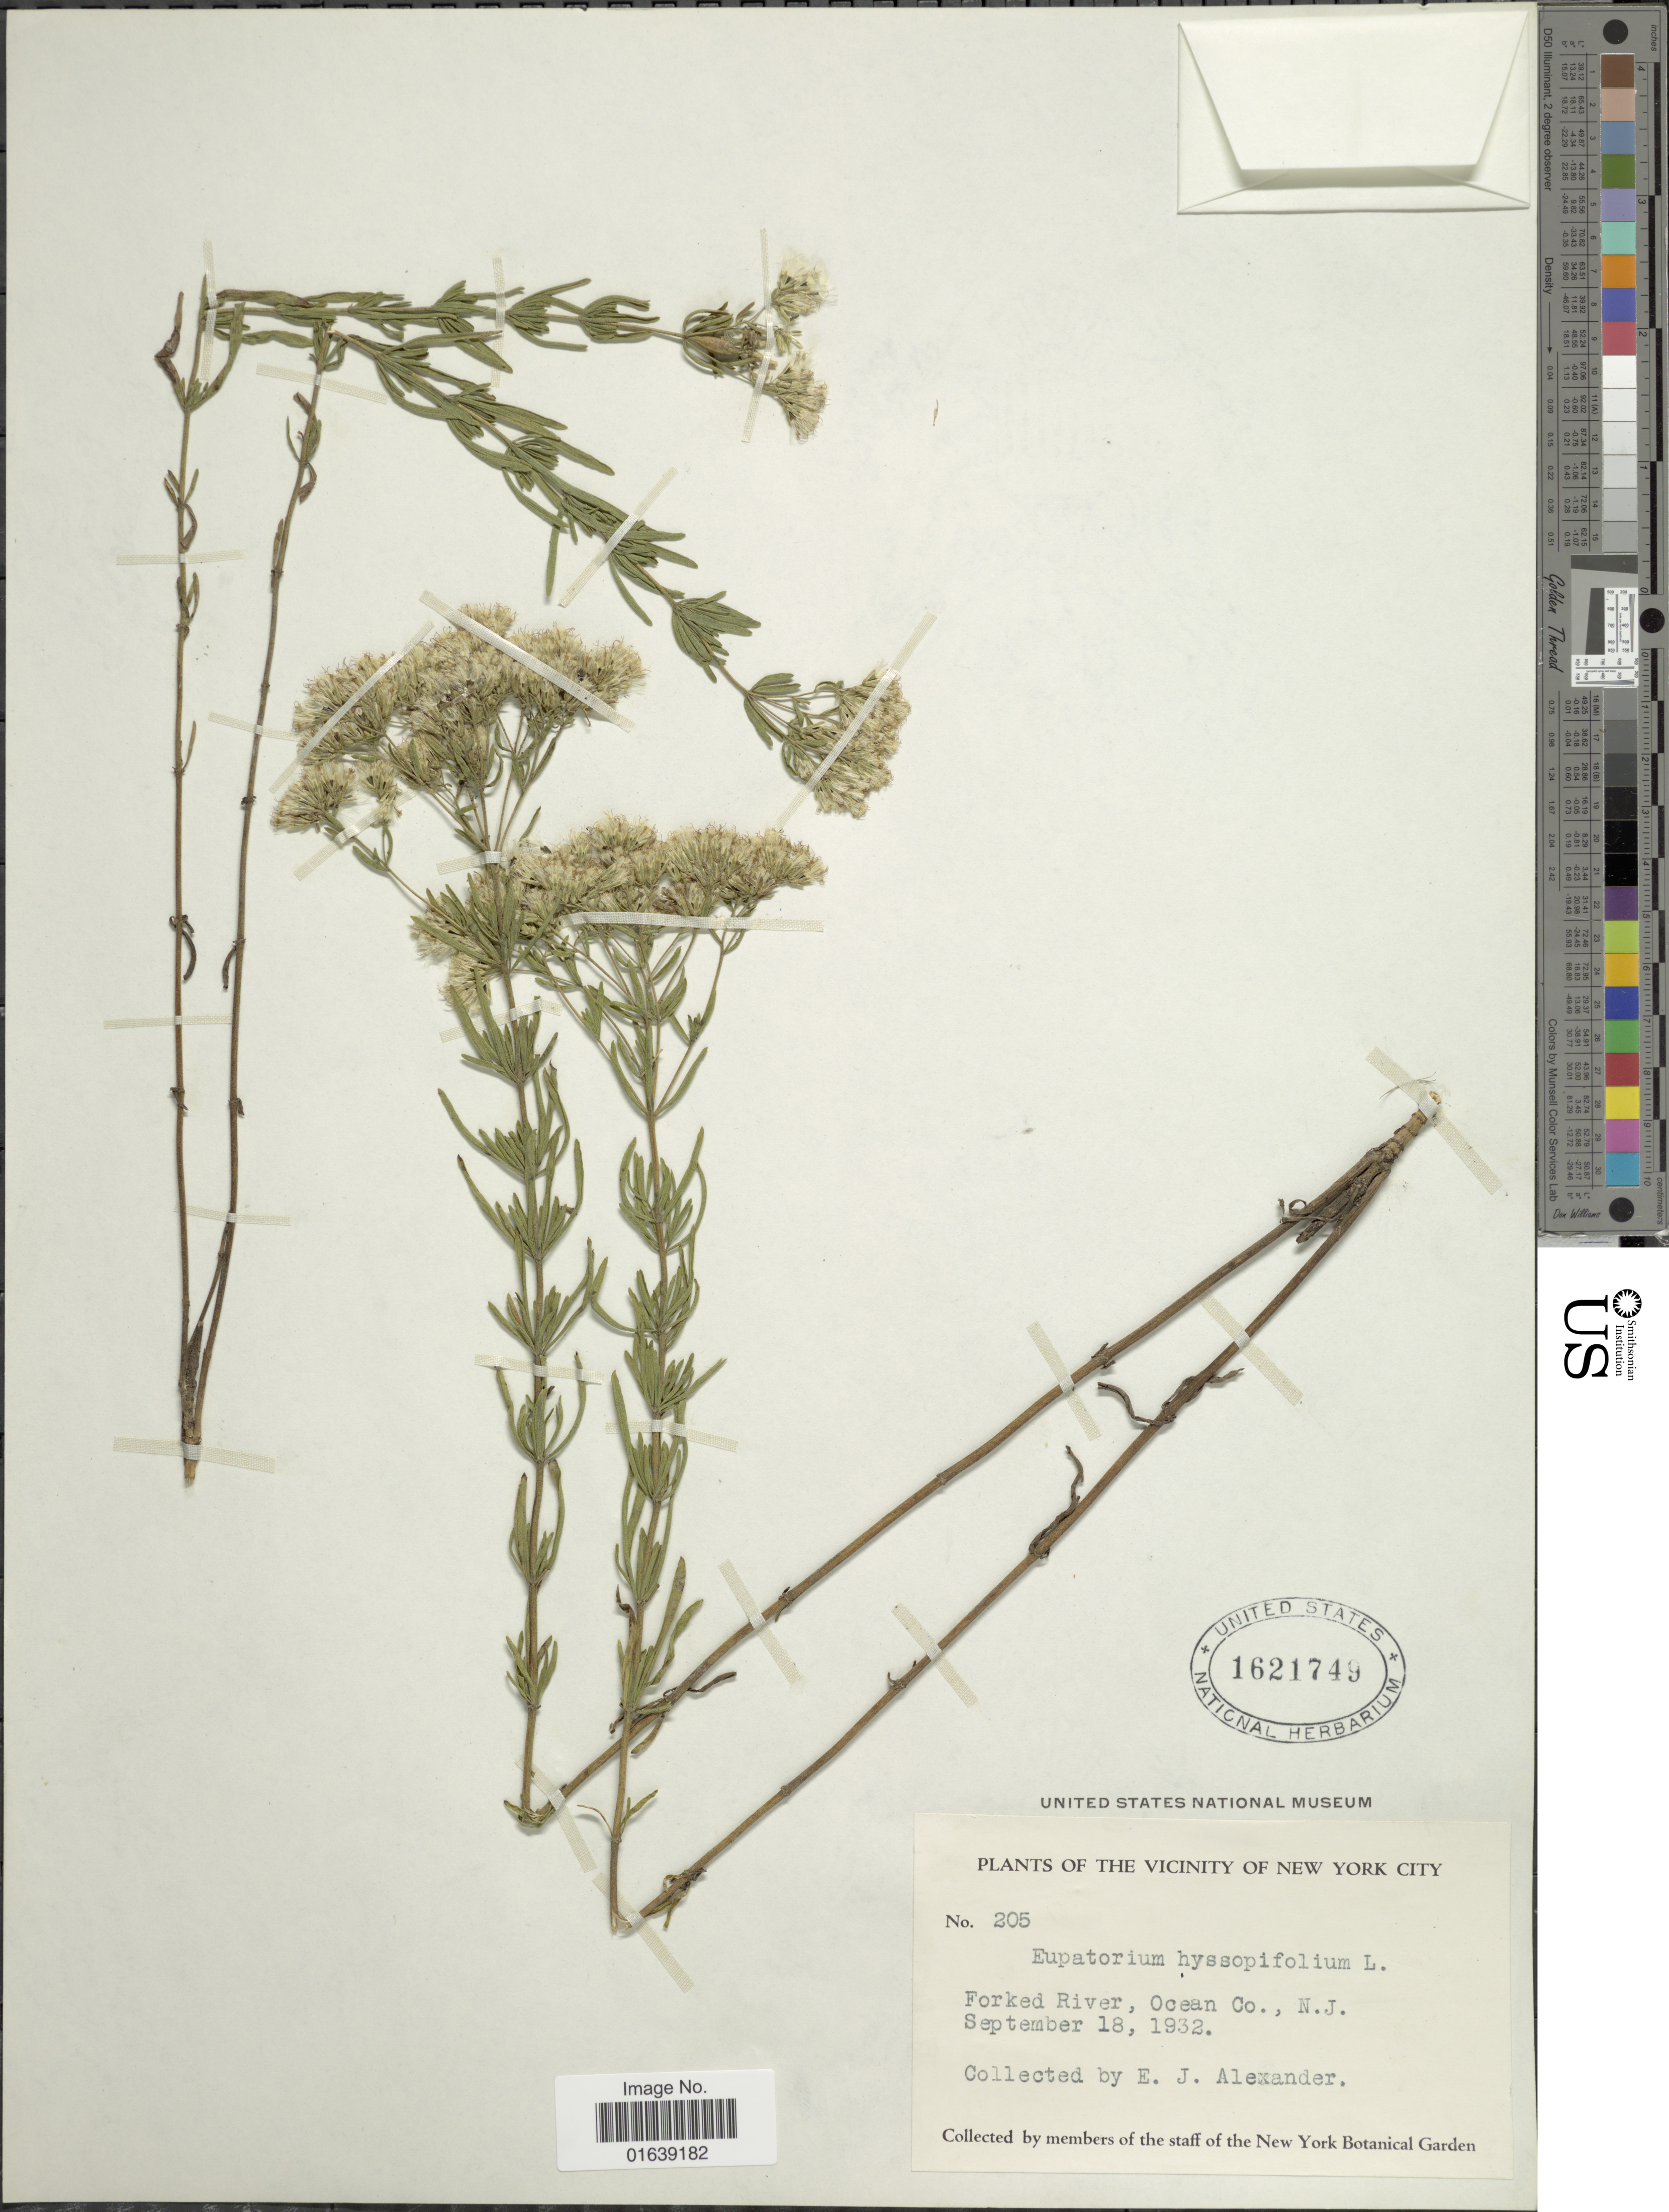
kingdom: Plantae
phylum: Tracheophyta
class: Magnoliopsida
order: Asterales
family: Asteraceae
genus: Eupatorium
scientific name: Eupatorium hyssopifolium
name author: L.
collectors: E. J. Alexander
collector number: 205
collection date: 1932-09-18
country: United States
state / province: New Jersey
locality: Forked River, Ocean Co., N. J.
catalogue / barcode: US 1621749